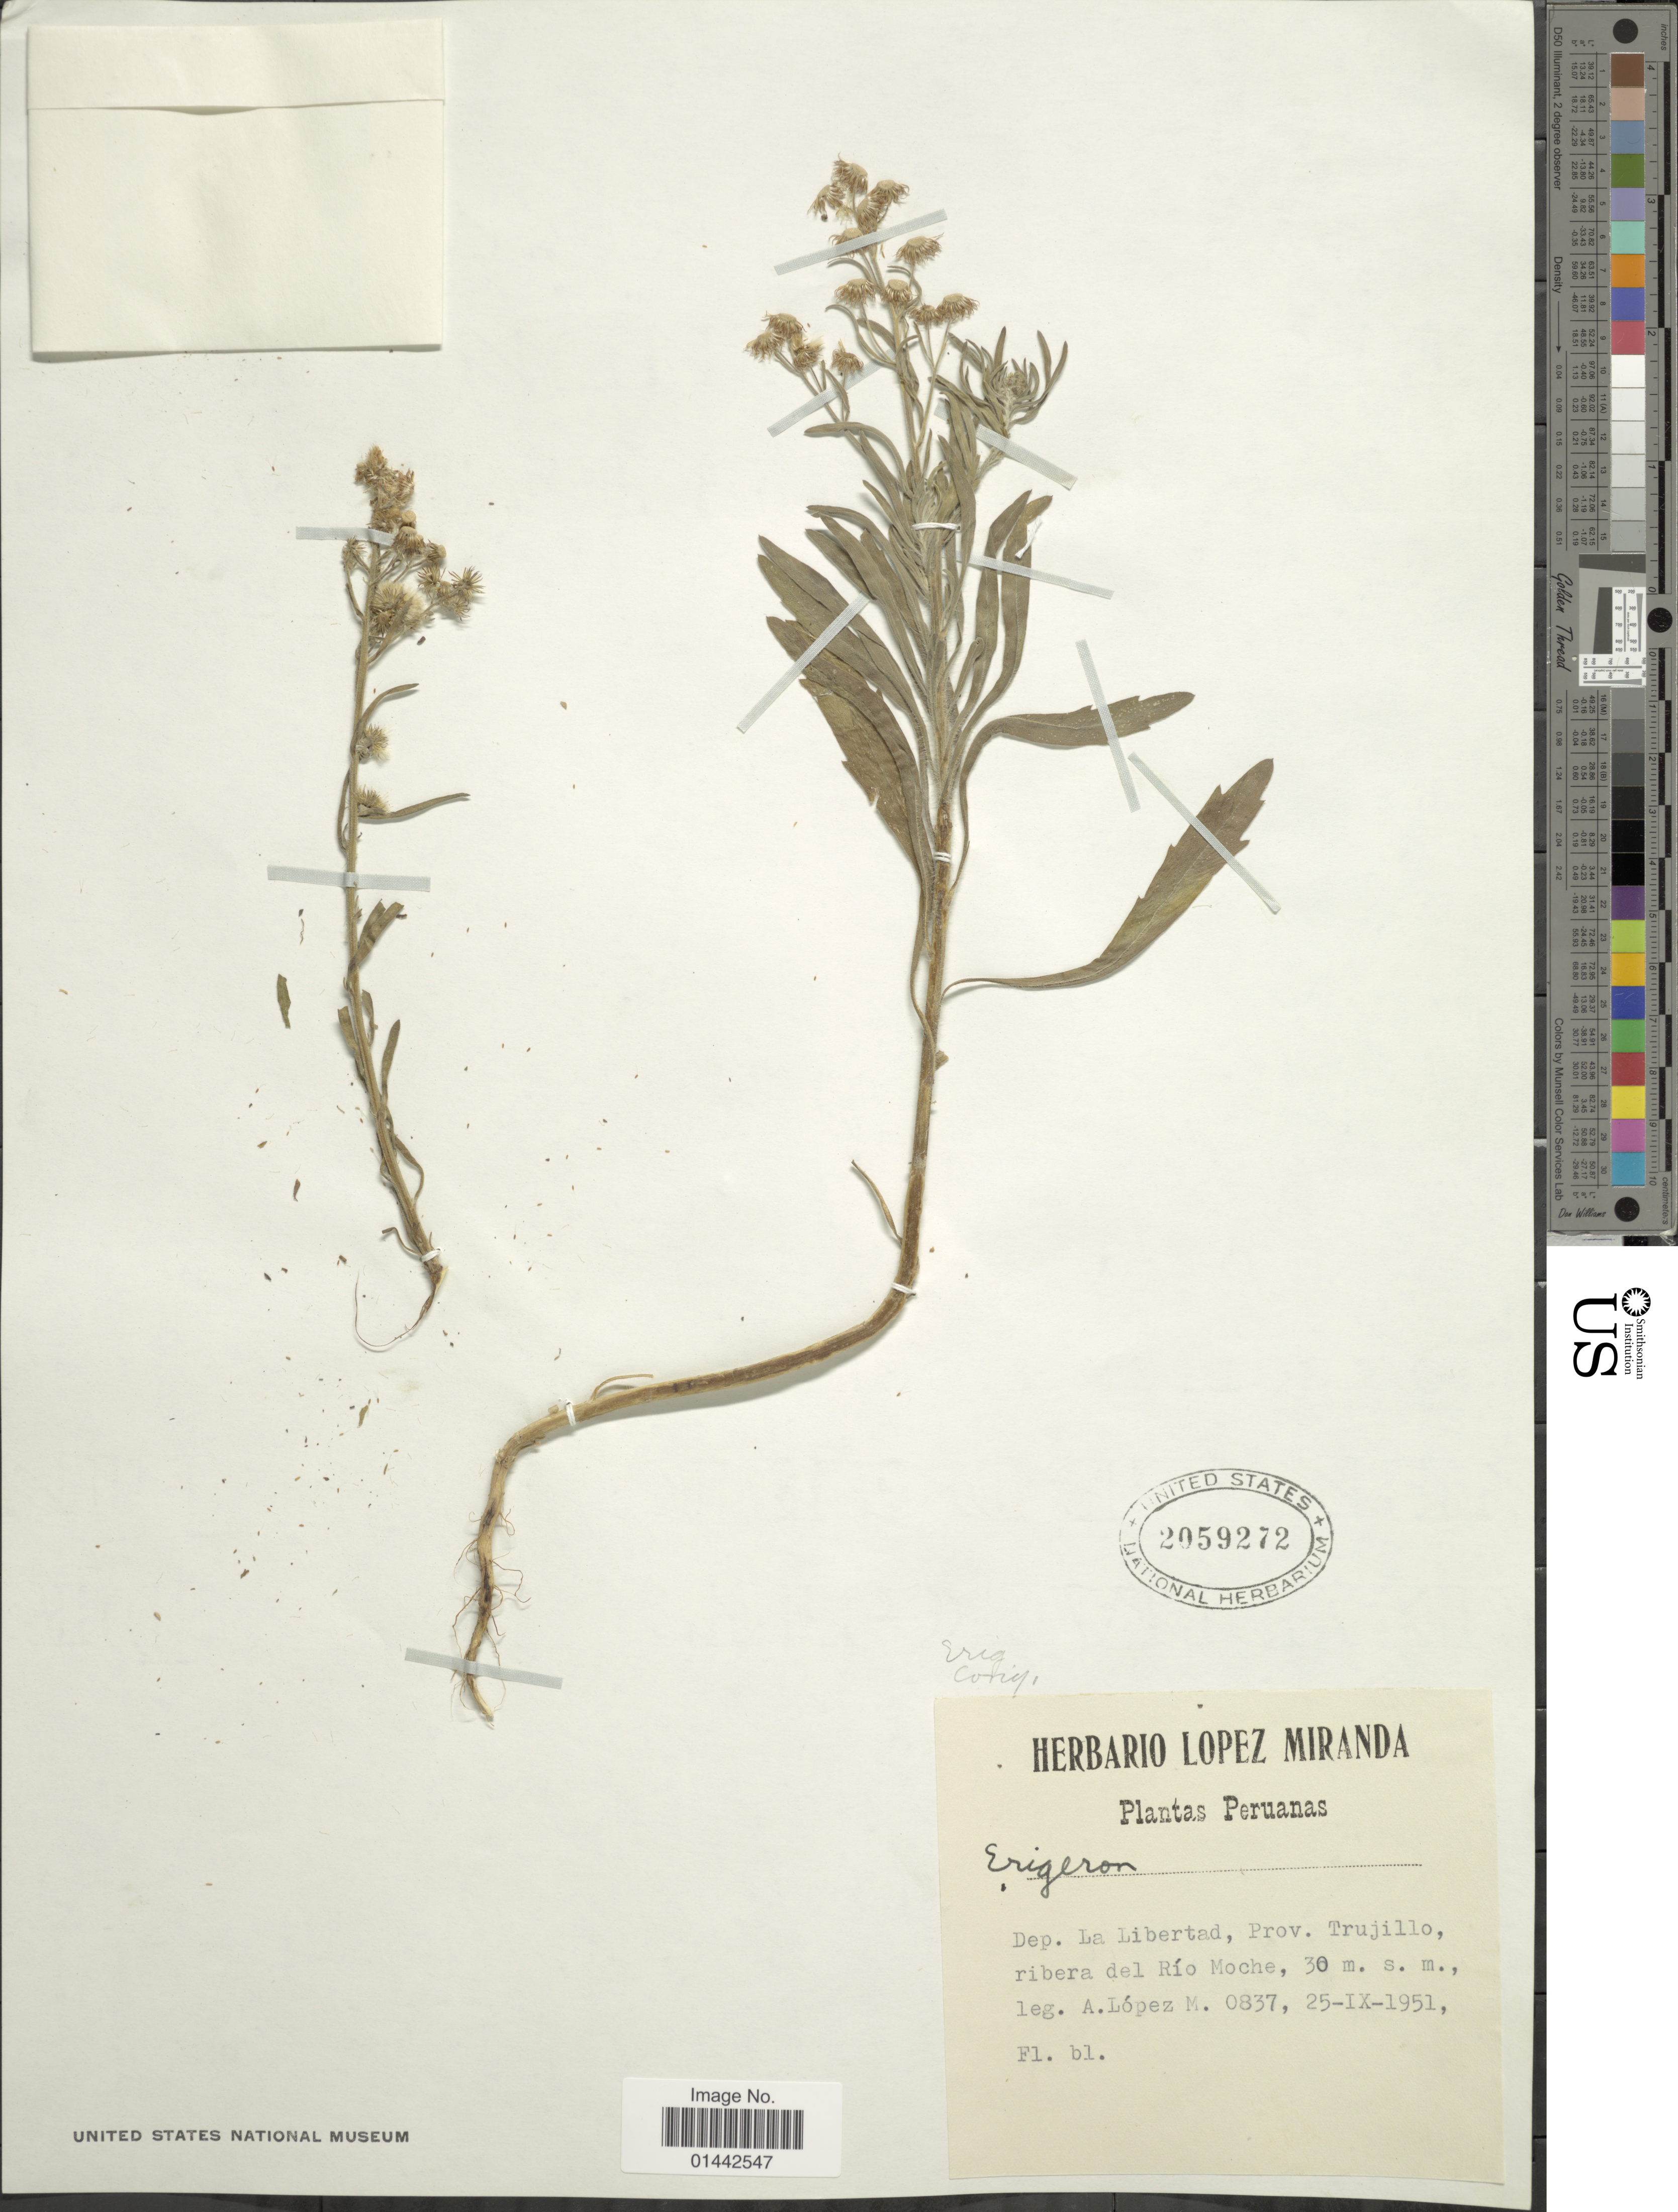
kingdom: Plantae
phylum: Tracheophyta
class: Magnoliopsida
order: Asterales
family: Asteraceae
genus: Erigeron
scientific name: Erigeron sp.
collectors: A. López M.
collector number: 0837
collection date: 1951-09-25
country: Peru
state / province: La Libertad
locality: Prov. Murillo, ribera del Río Moche.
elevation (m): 30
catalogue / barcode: US 2059272